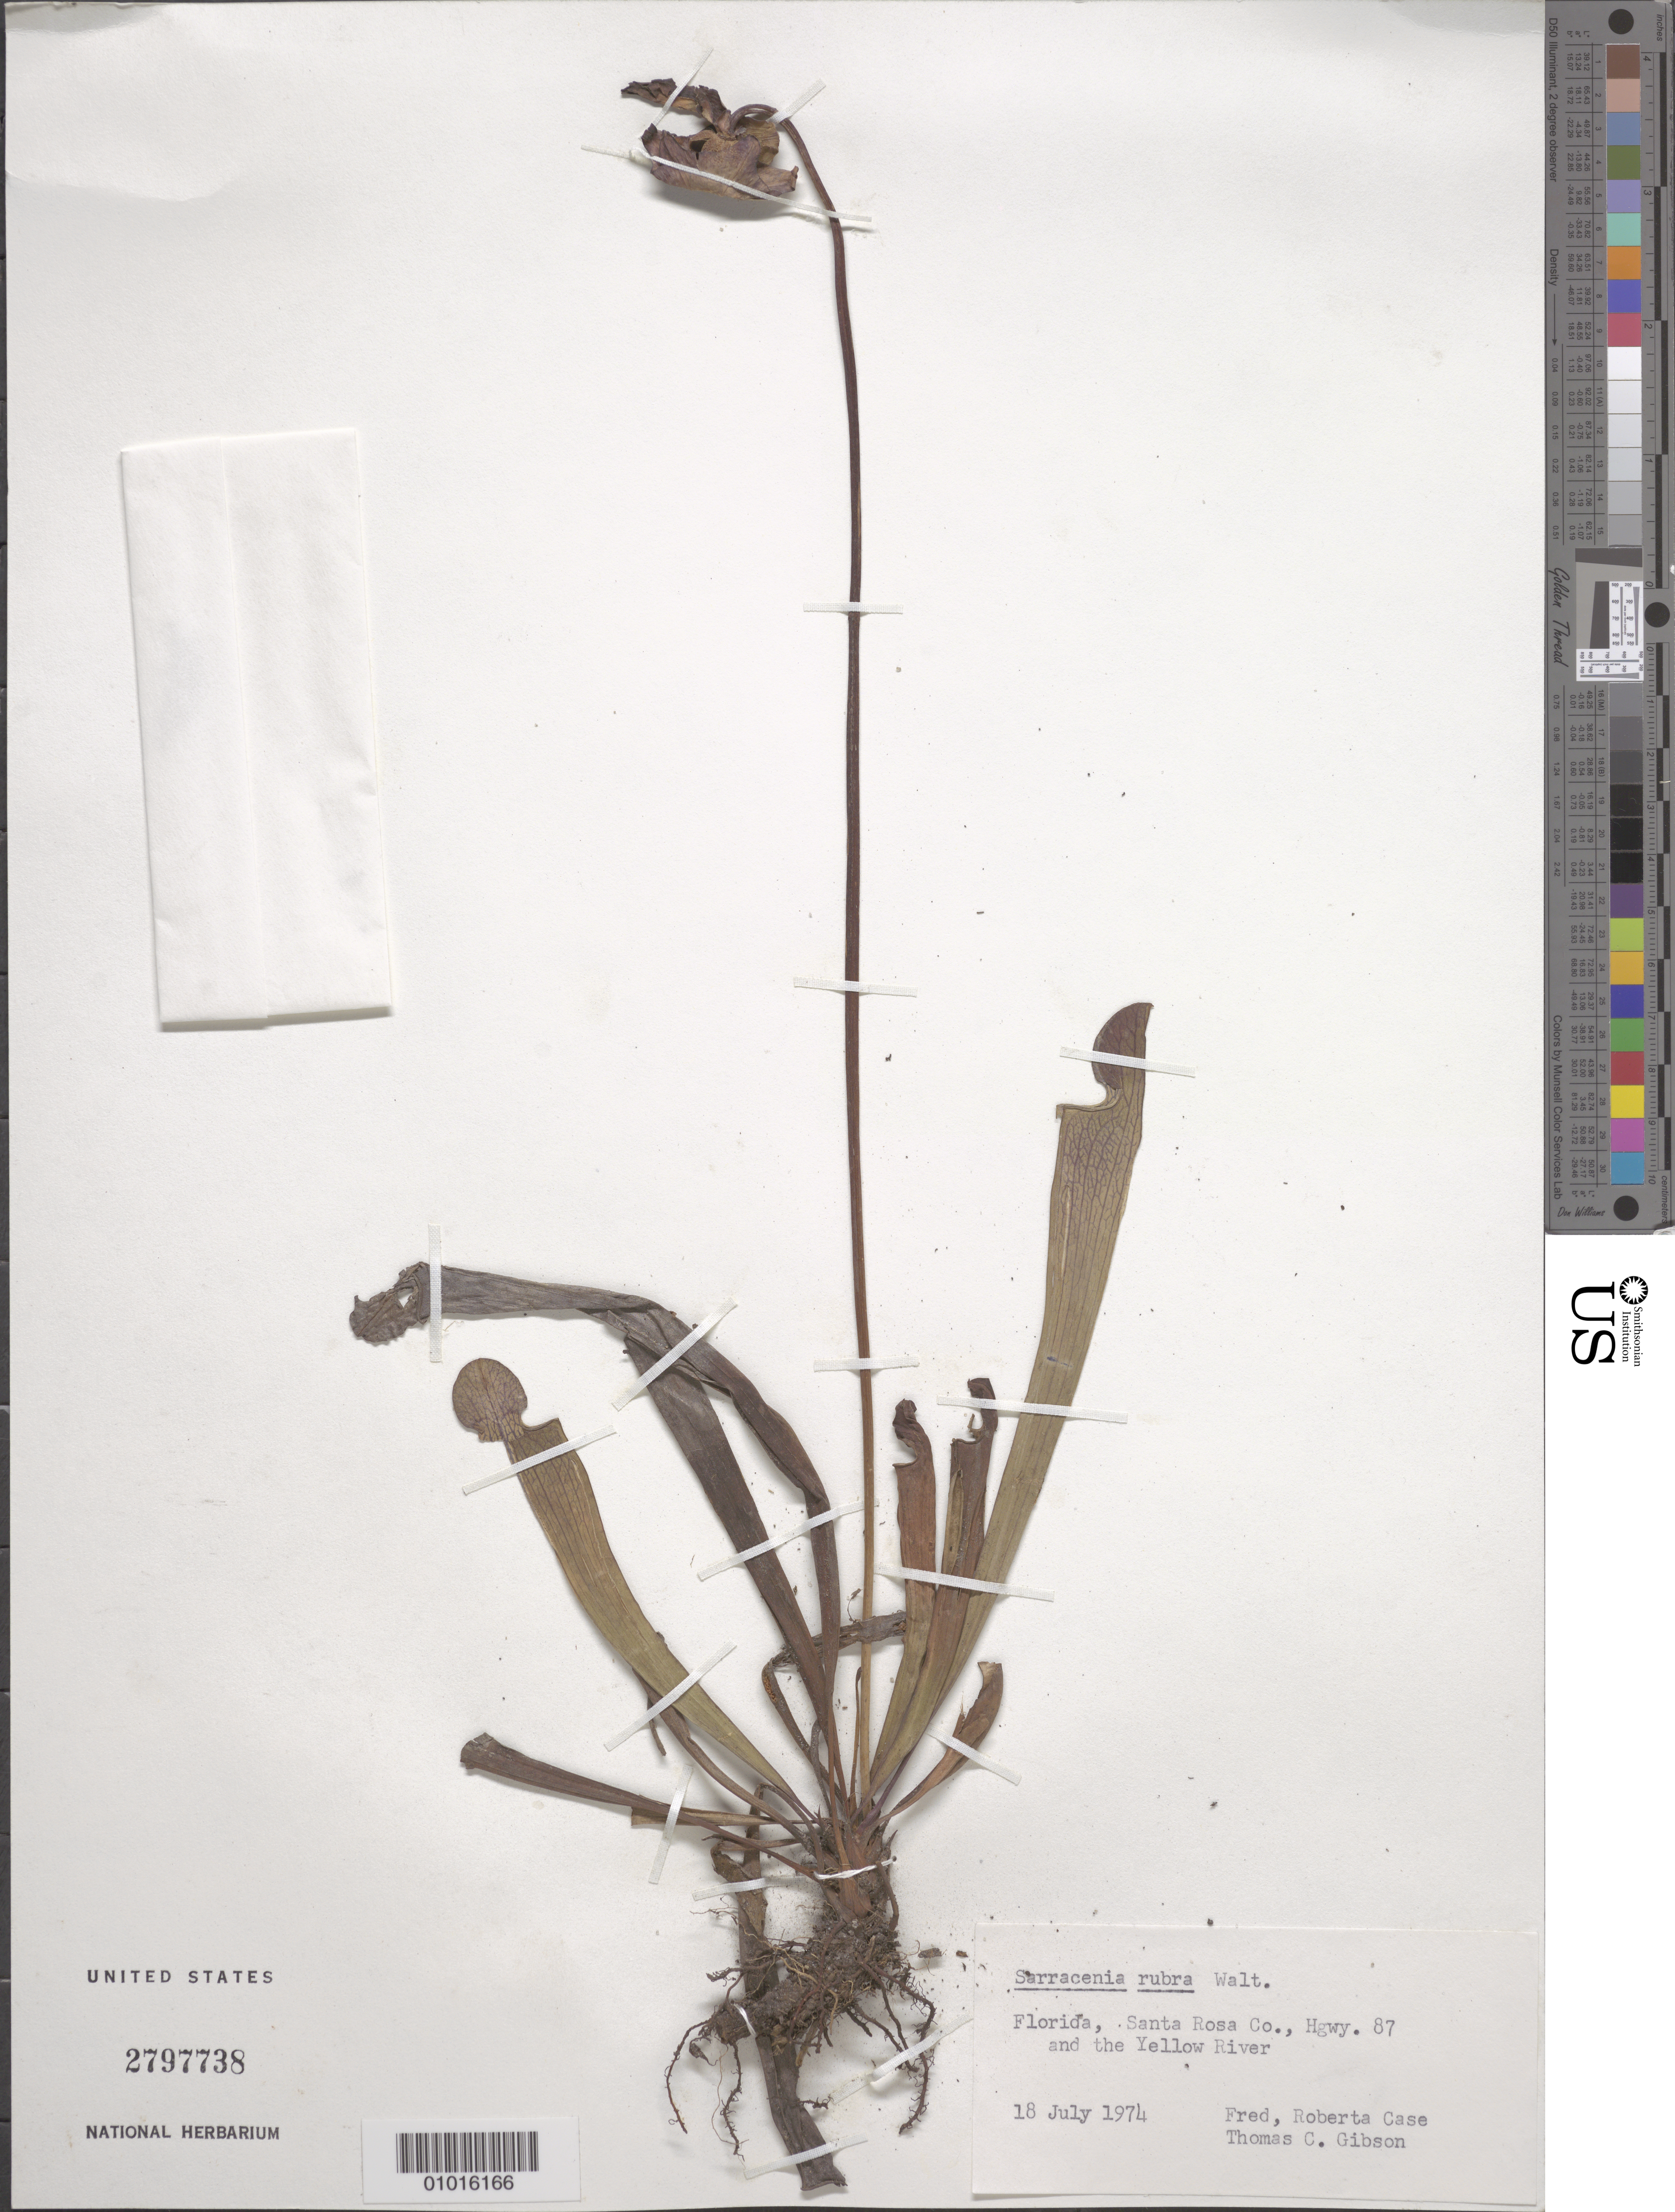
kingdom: Plantae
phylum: Tracheophyta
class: Magnoliopsida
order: Ericales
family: Sarraceniaceae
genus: Sarracenia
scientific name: Sarracenia rubra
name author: Walter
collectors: F. Case, R. B. Case & T. C. Gibson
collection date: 1974-07-18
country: United States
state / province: Florida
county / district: Santa Rosa County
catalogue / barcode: US 2797738